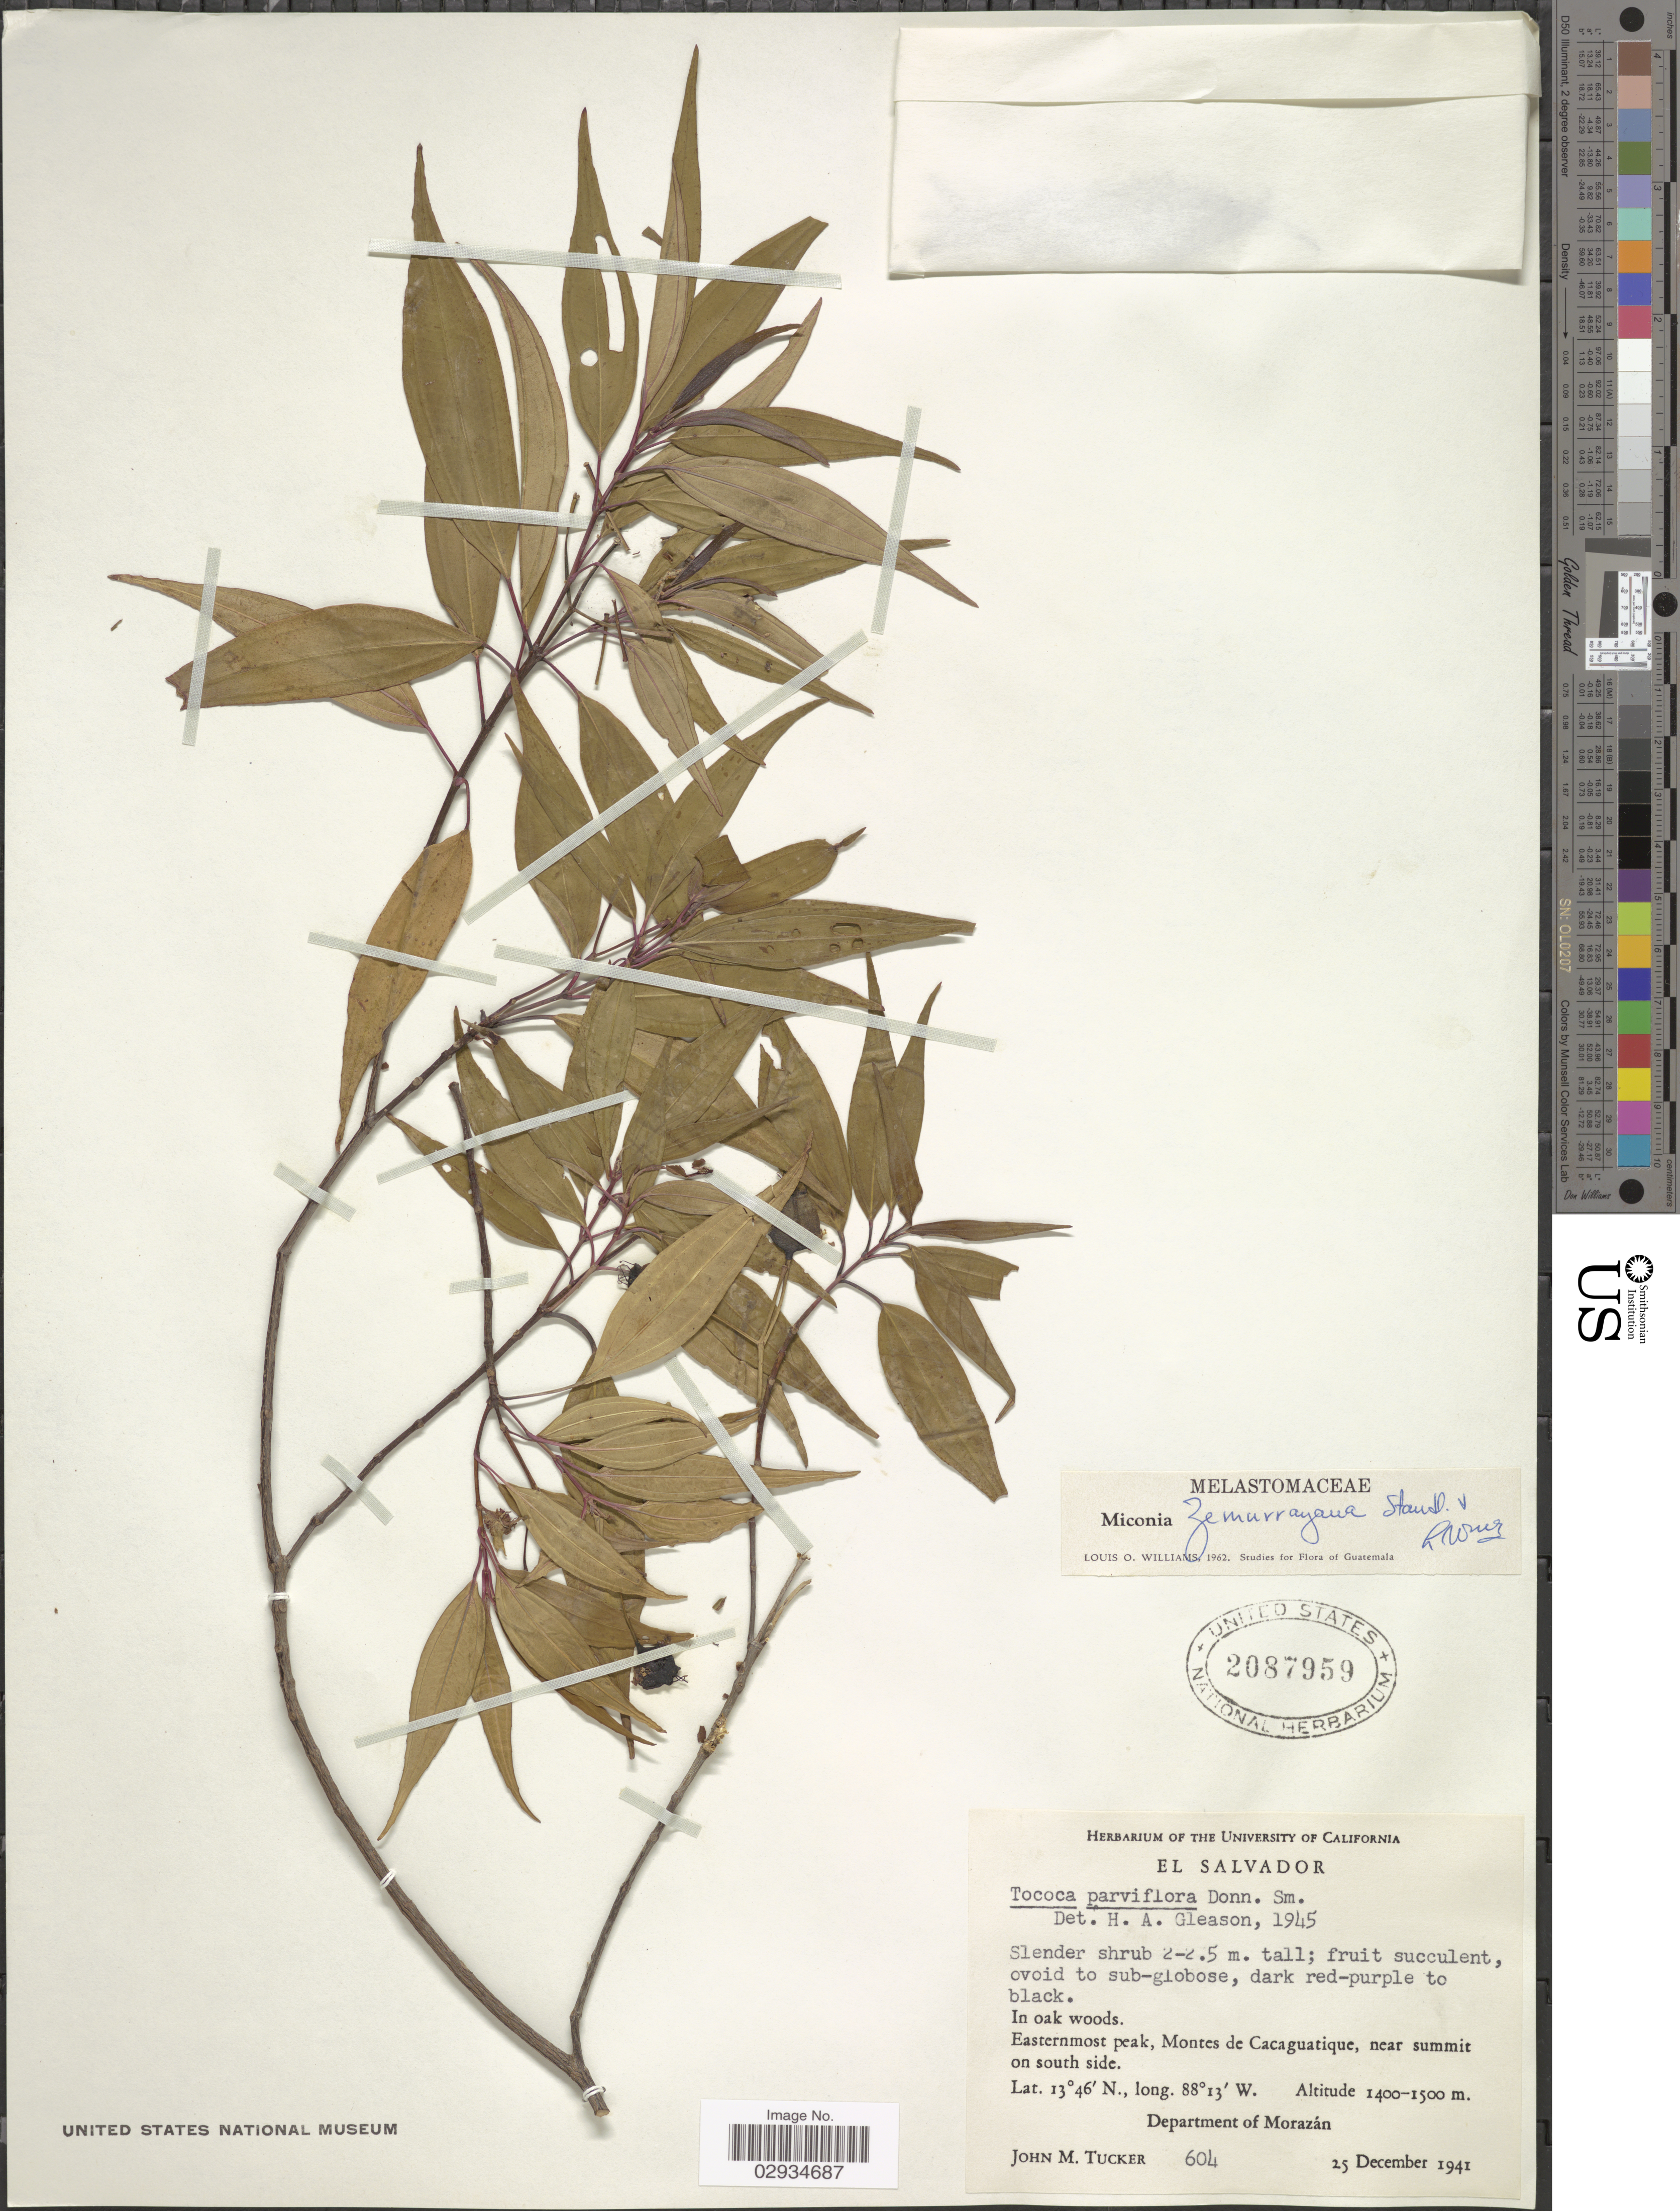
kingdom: Plantae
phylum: Tracheophyta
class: Magnoliopsida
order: Myrtales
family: Melastomataceae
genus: Miconia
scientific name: Miconia zemurrayana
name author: Standl. & L.O. Williams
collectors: J. M. Tucker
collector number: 604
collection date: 1941-12-25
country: El Salvador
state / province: Morazan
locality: In oak woods. Easternmost peak, Montes de Cacaguatique, near summit on south side. Department of Morazán.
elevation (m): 1400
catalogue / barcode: US 2087959